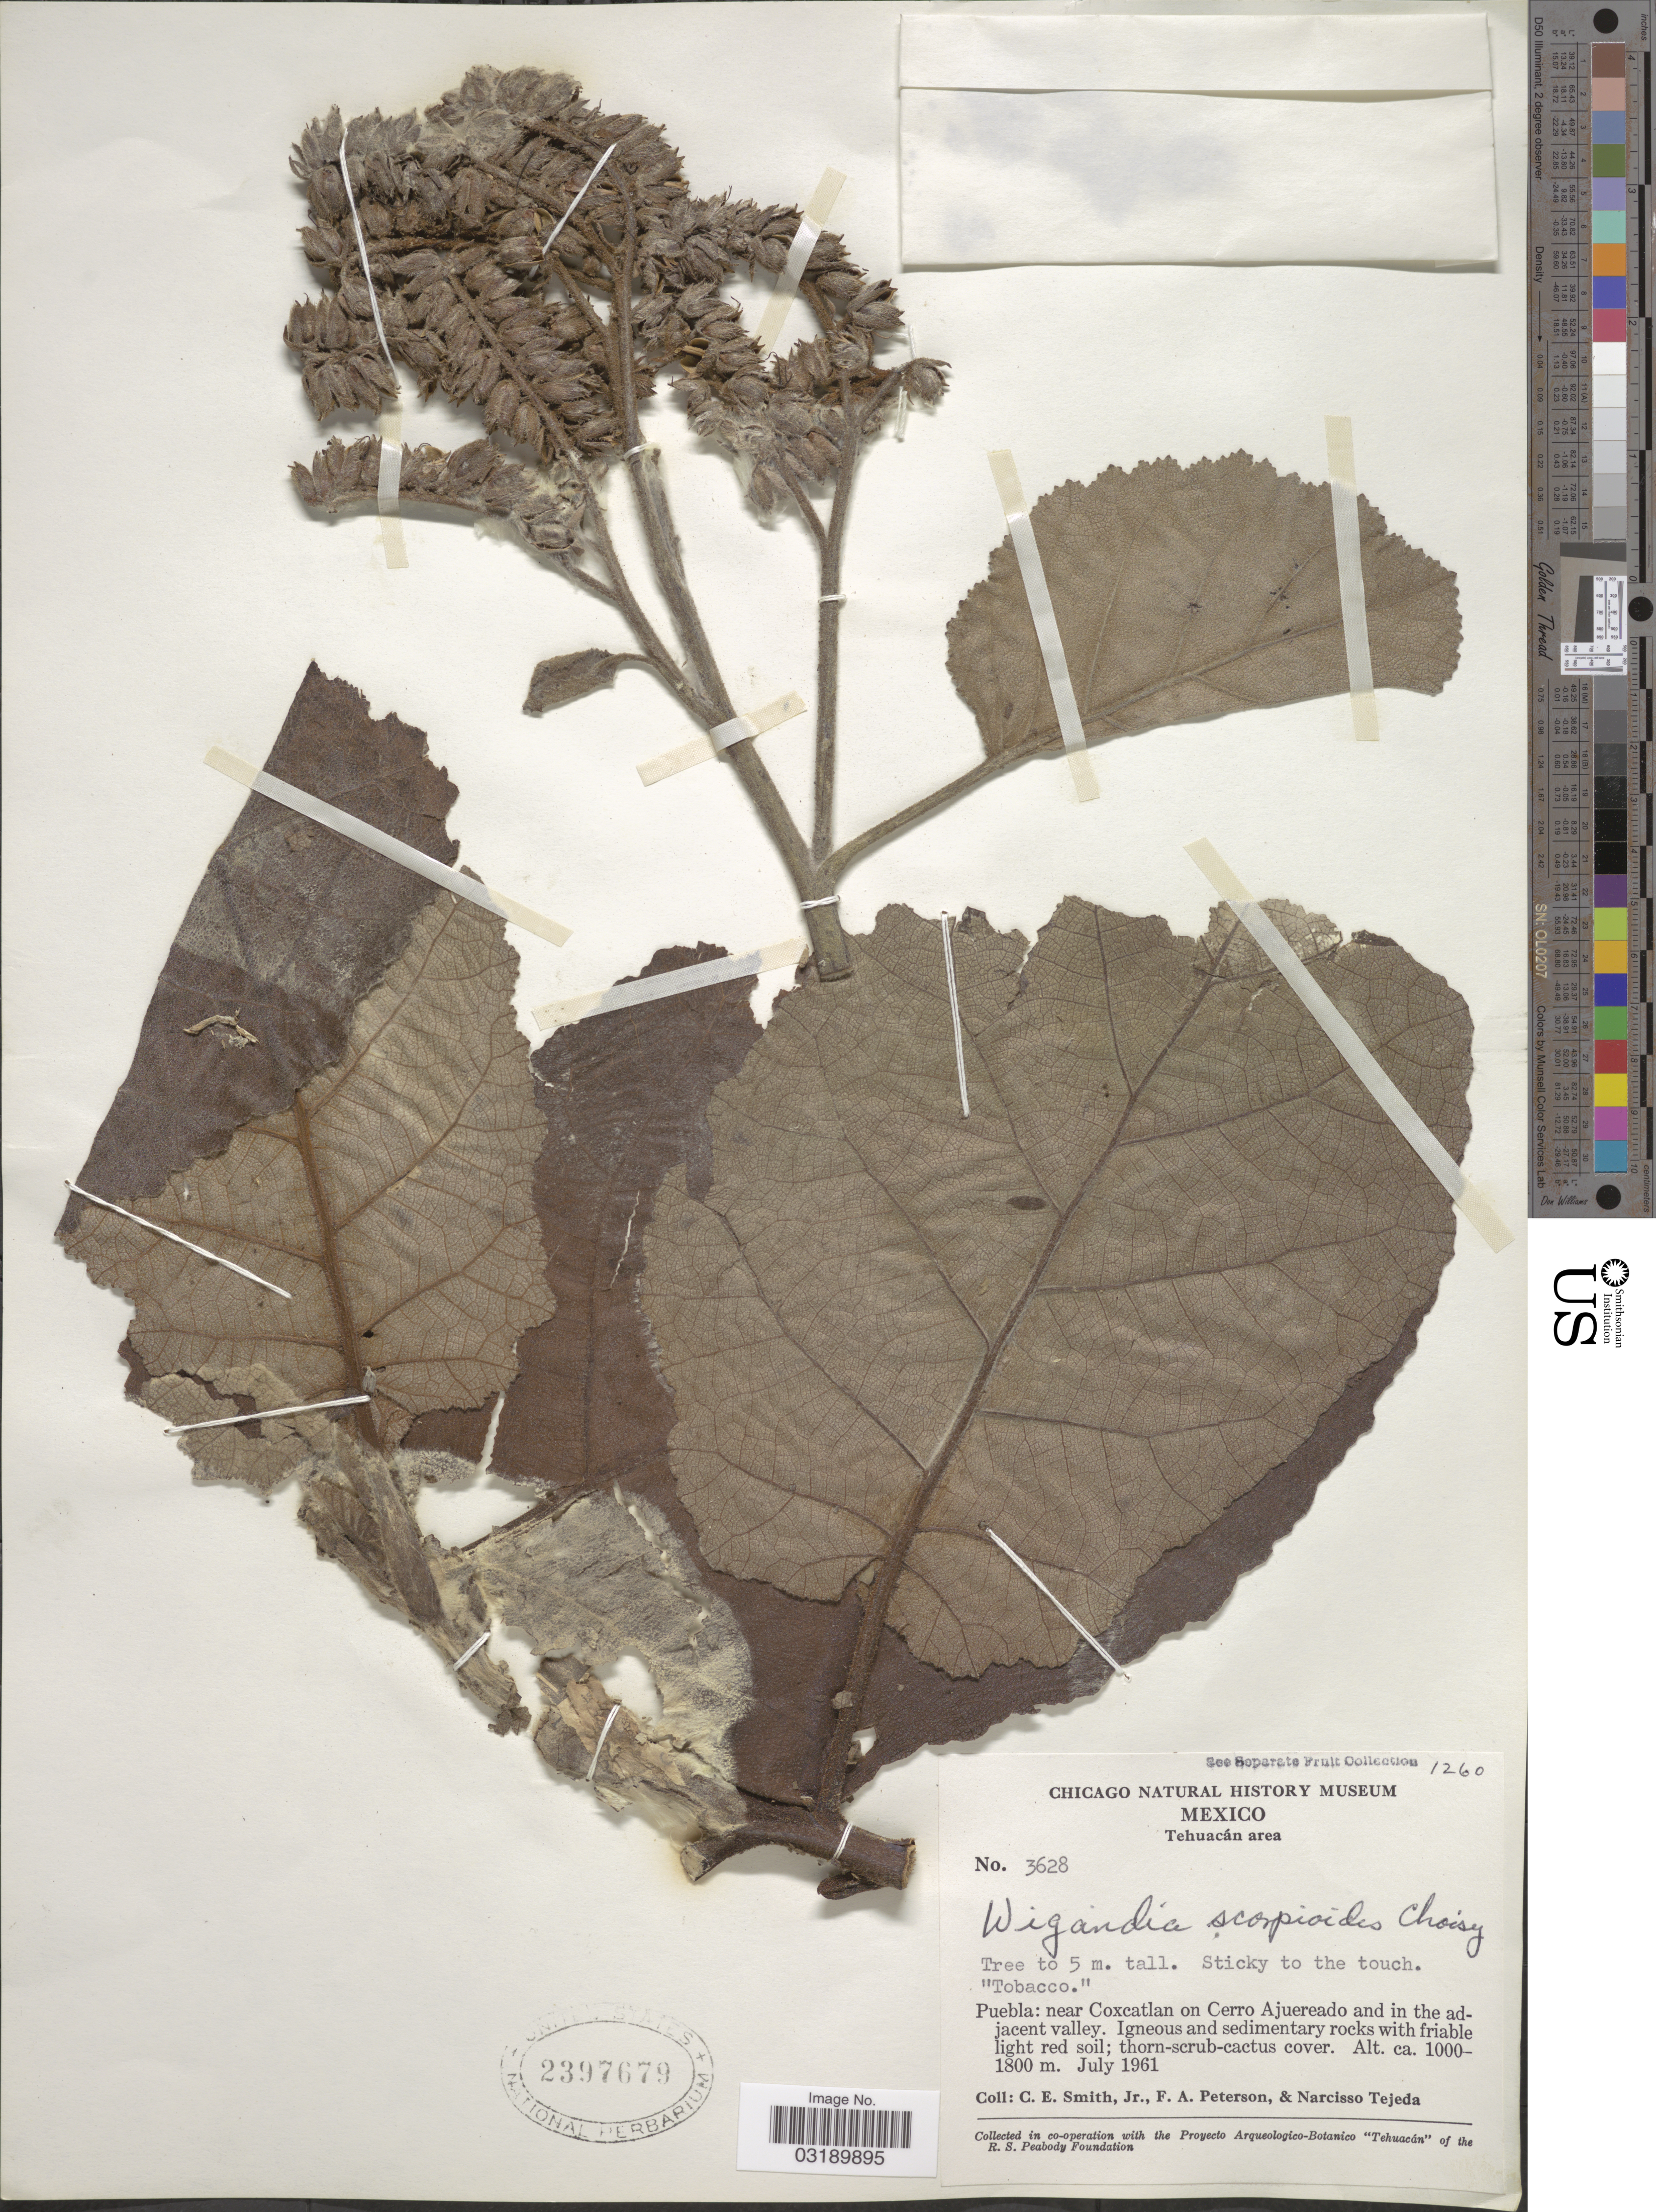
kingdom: Plantae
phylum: Tracheophyta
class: Magnoliopsida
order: Boraginales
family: Namaceae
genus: Wigandia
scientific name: Wigandia scorpioides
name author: Choisy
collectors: C. E. Smith Jr., F. A. Peterson & N. Tejeda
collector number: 3628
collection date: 1961-07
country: Mexico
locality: Tehuacán area. Puebla: near Coxcatlan on Cerro Ajuereado and in the adjacent valley.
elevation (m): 1000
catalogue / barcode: US 2397679